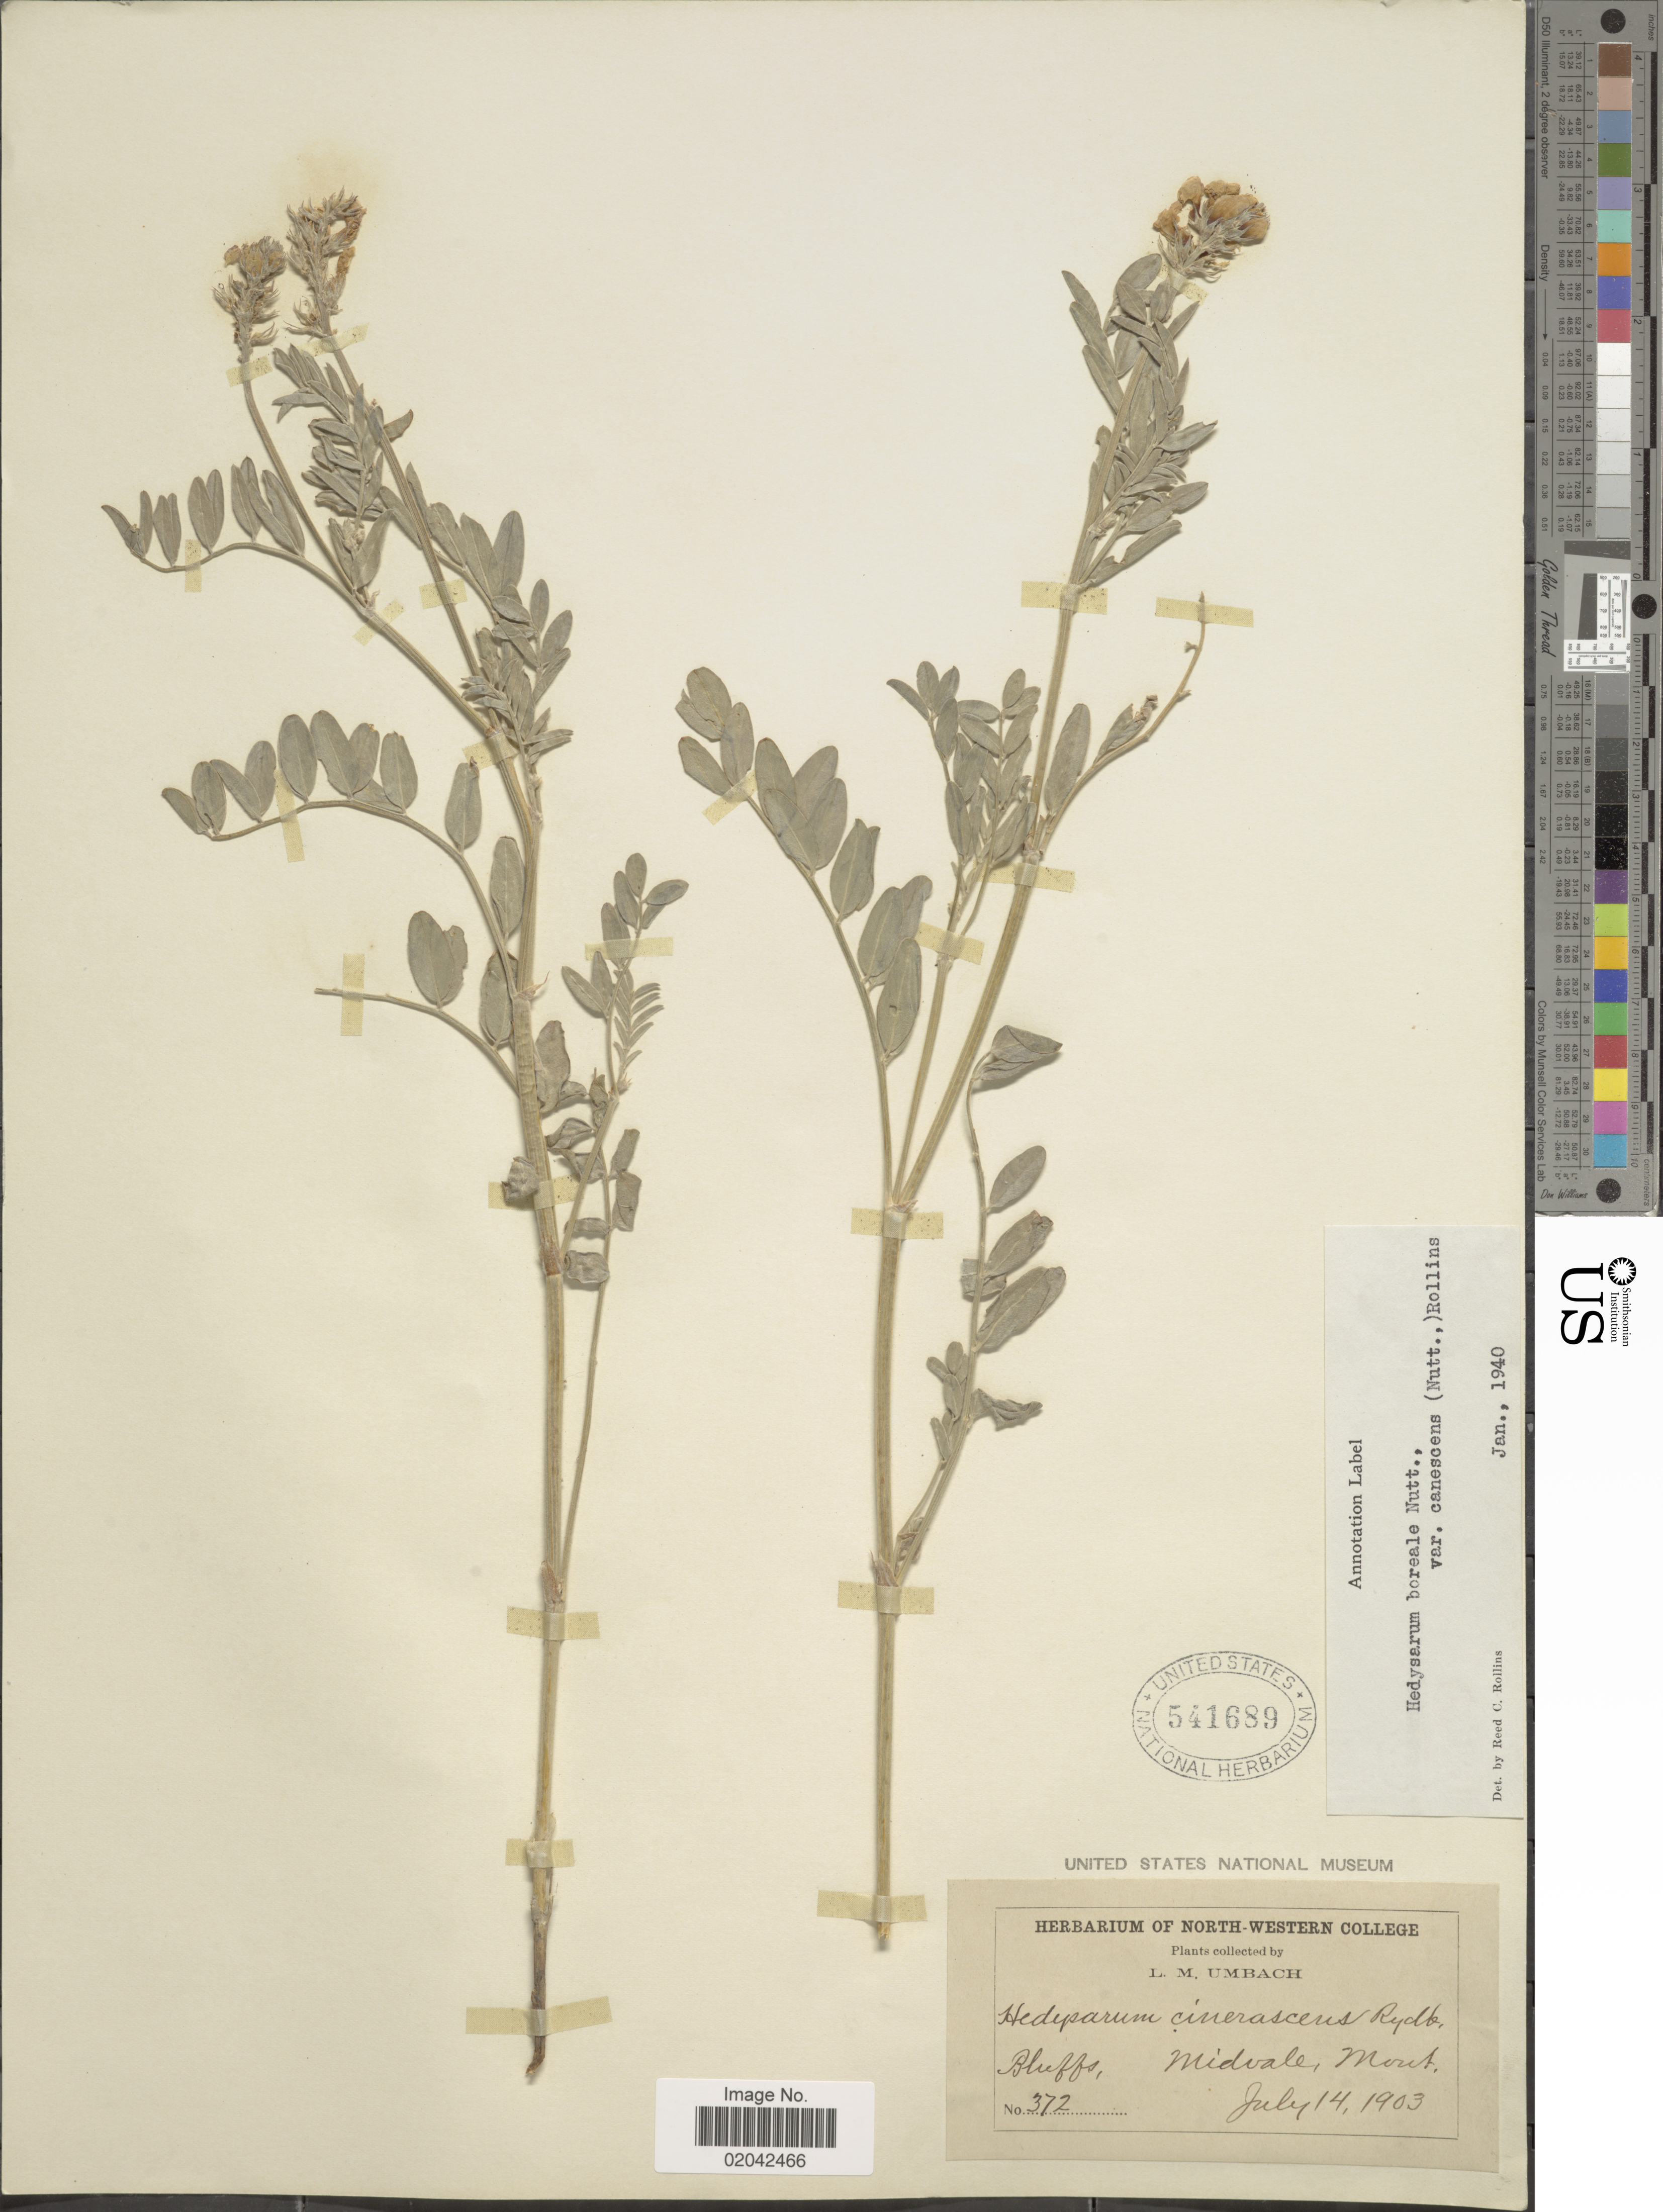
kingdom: Plantae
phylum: Tracheophyta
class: Magnoliopsida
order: Fabales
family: Fabaceae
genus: Hedysarum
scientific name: Hedysarum boreale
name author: Nutt.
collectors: L. M. Umbach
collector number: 372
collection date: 1903-07-14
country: United States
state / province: Montana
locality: Midvale, Mont.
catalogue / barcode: US 541689